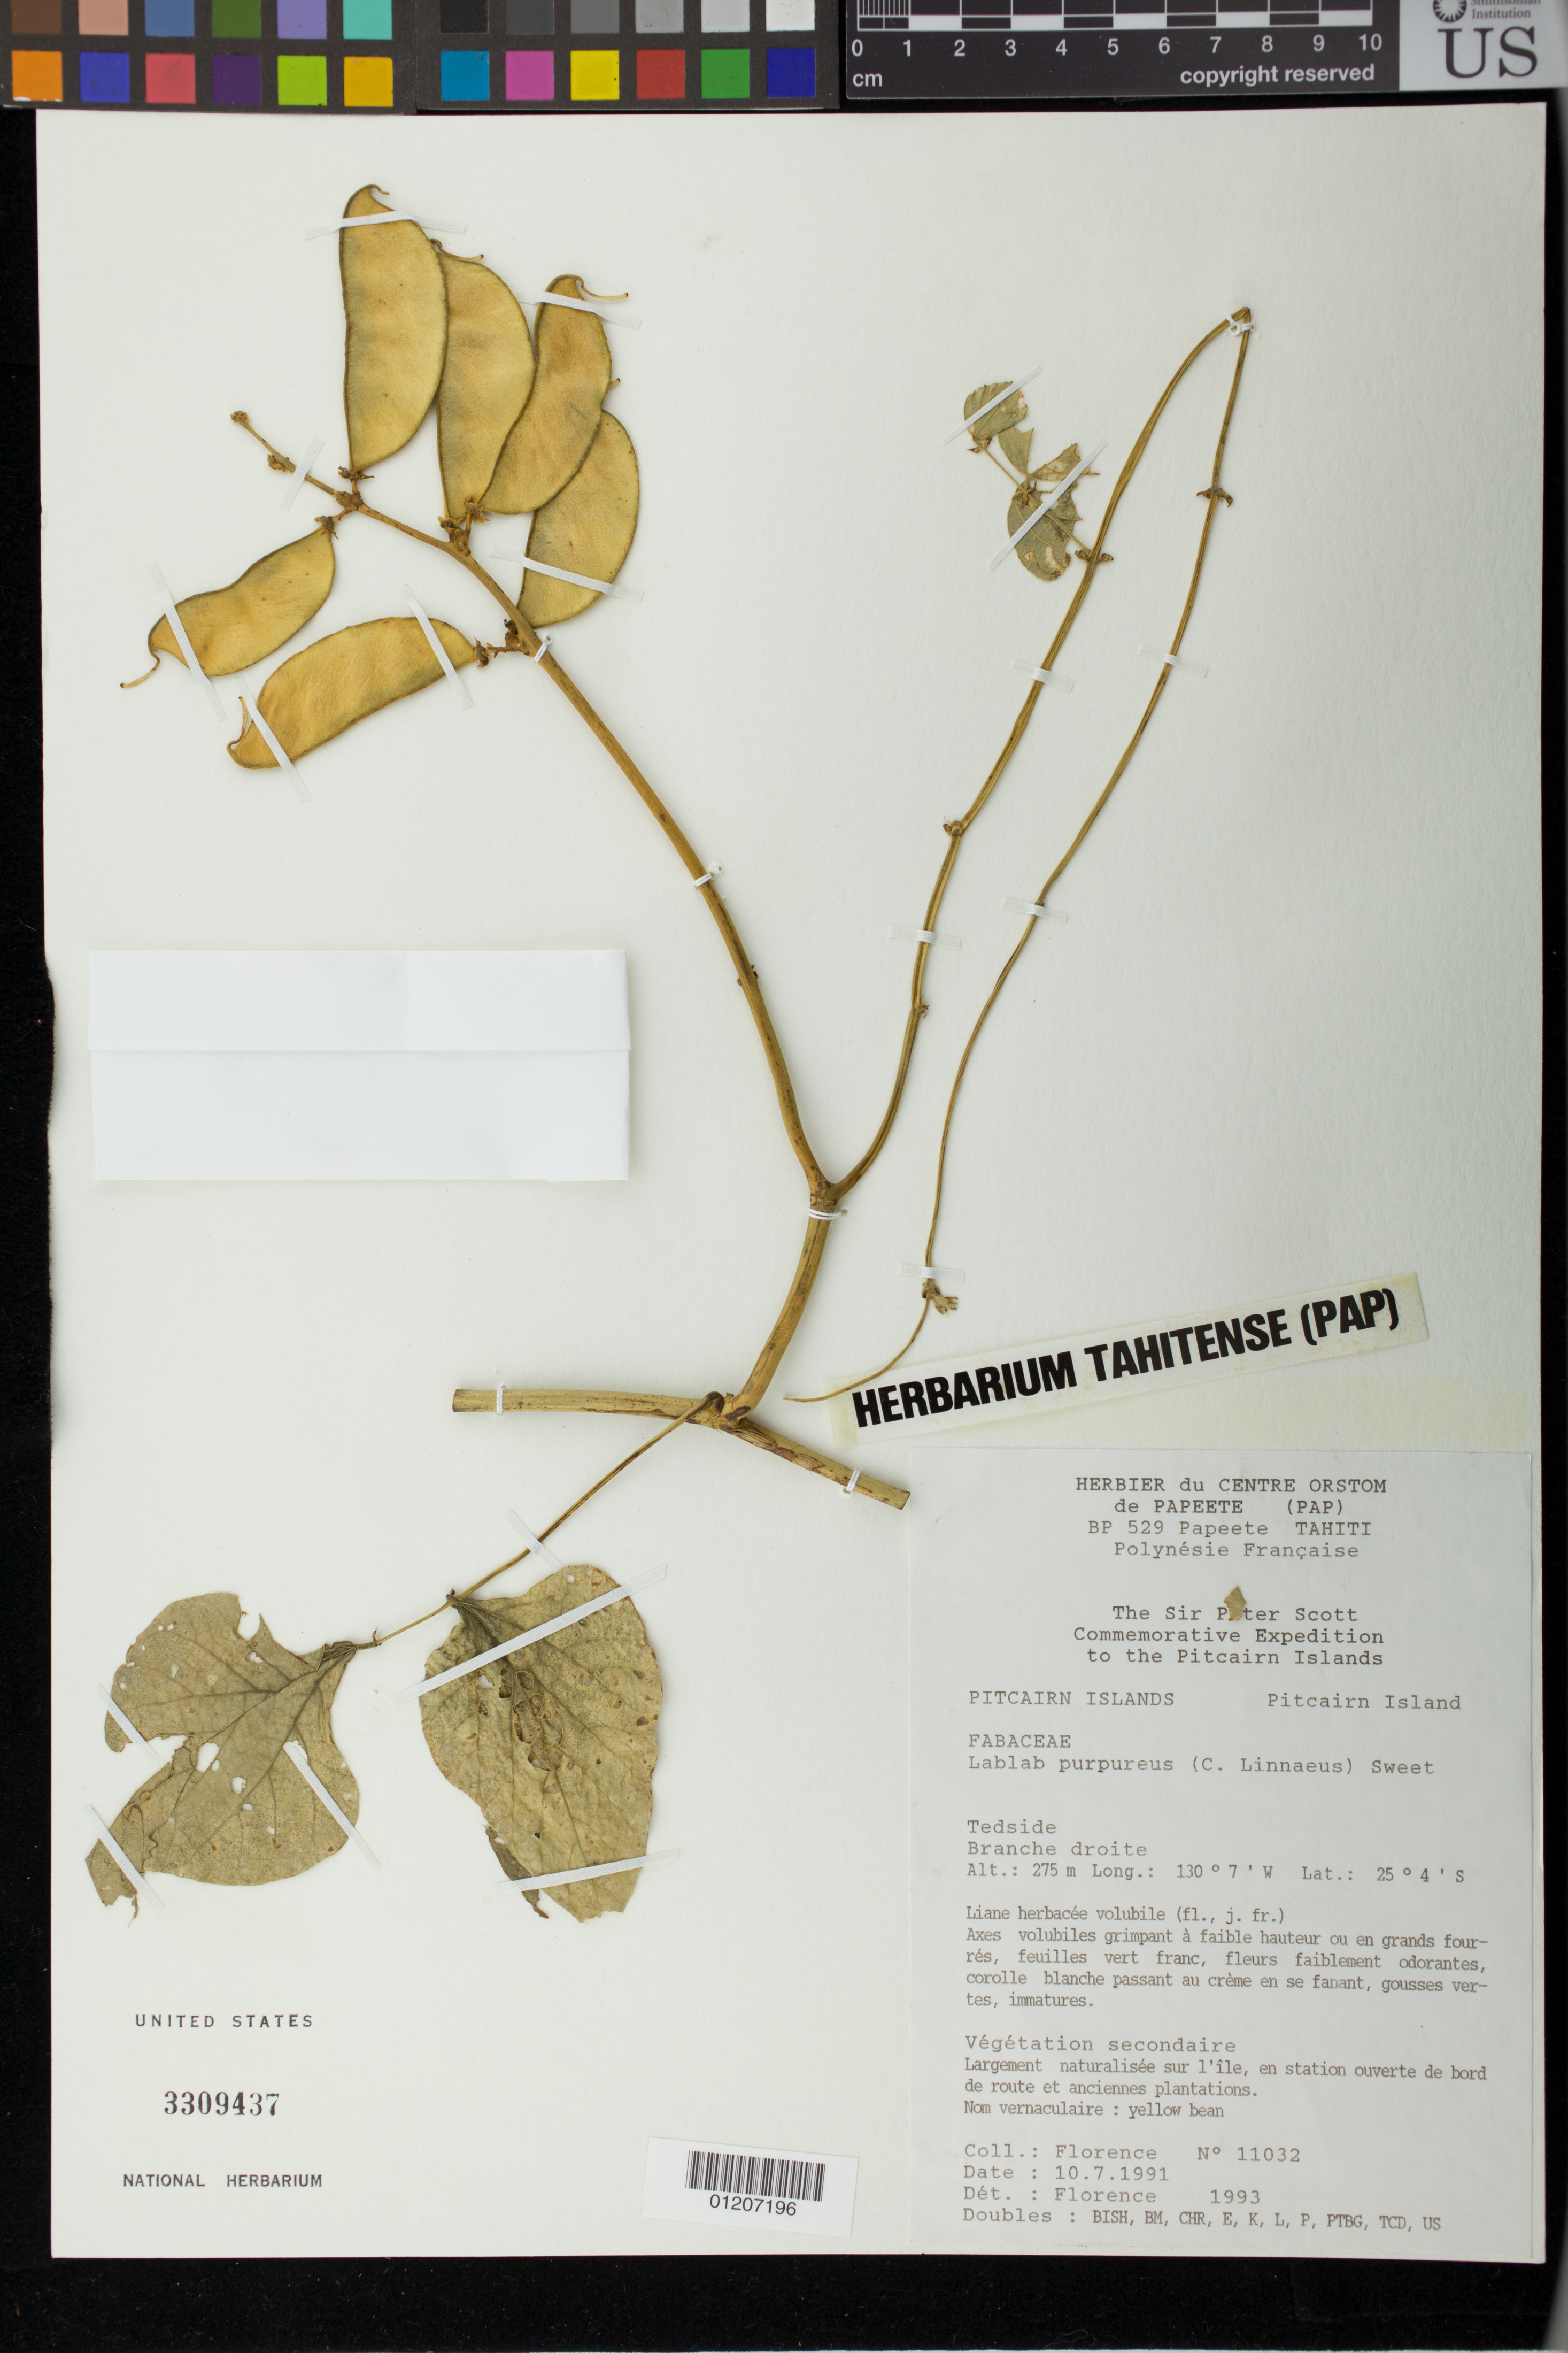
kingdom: Plantae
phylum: Tracheophyta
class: Magnoliopsida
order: Fabales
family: Fabaceae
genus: Lablab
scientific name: Lablab purpureus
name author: (L.) Sweet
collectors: J. Florence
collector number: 11032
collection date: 1991-07-10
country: Pitcairn Islands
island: Pitcairn Island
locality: Tedside Branche droite.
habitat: En station ouverte de bord de route et anciennes plantations.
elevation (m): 275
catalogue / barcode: US 3309437